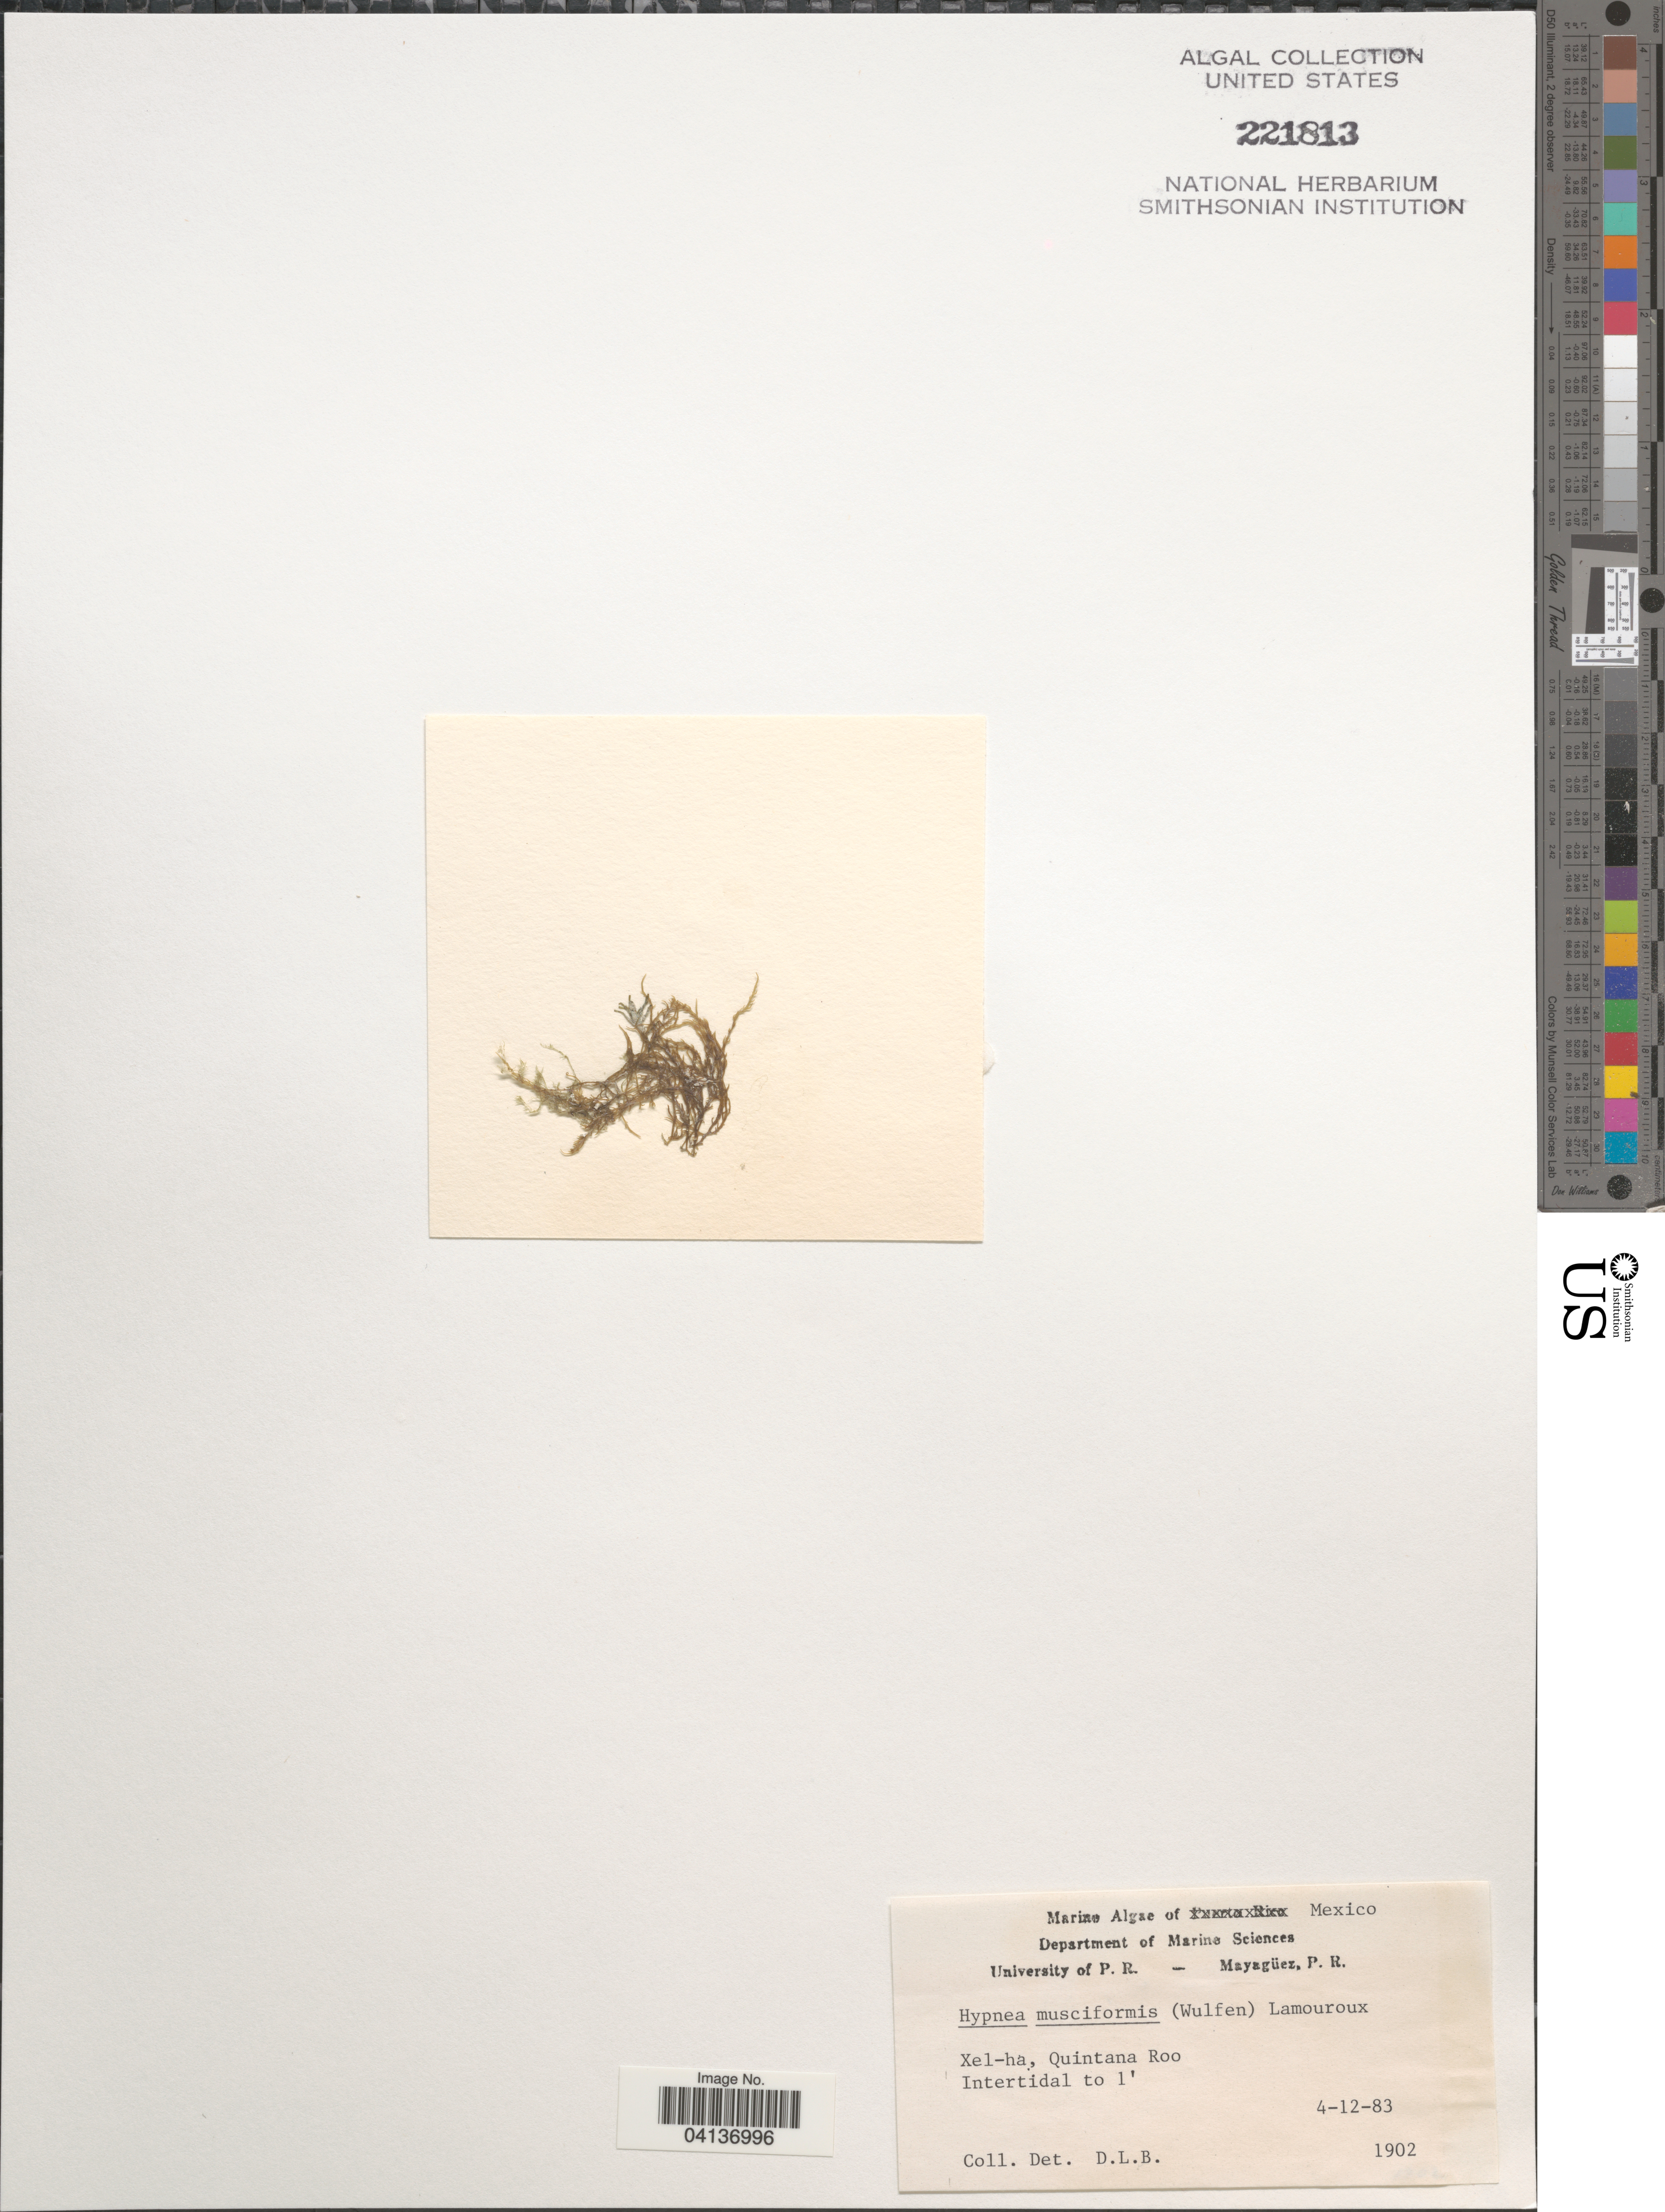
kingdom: Plantae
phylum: Rhodophyta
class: Florideophyceae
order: Gigartinales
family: Cystocloniaceae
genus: Hypnea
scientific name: Hypnea musciformis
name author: (Wulfen) J.V.Lamouroux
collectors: D. L. B.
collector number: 1902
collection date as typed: Transcribed d/m/y: 12/4/83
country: Mexico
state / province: Quintana Roo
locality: Xel-ha.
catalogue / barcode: US 221813